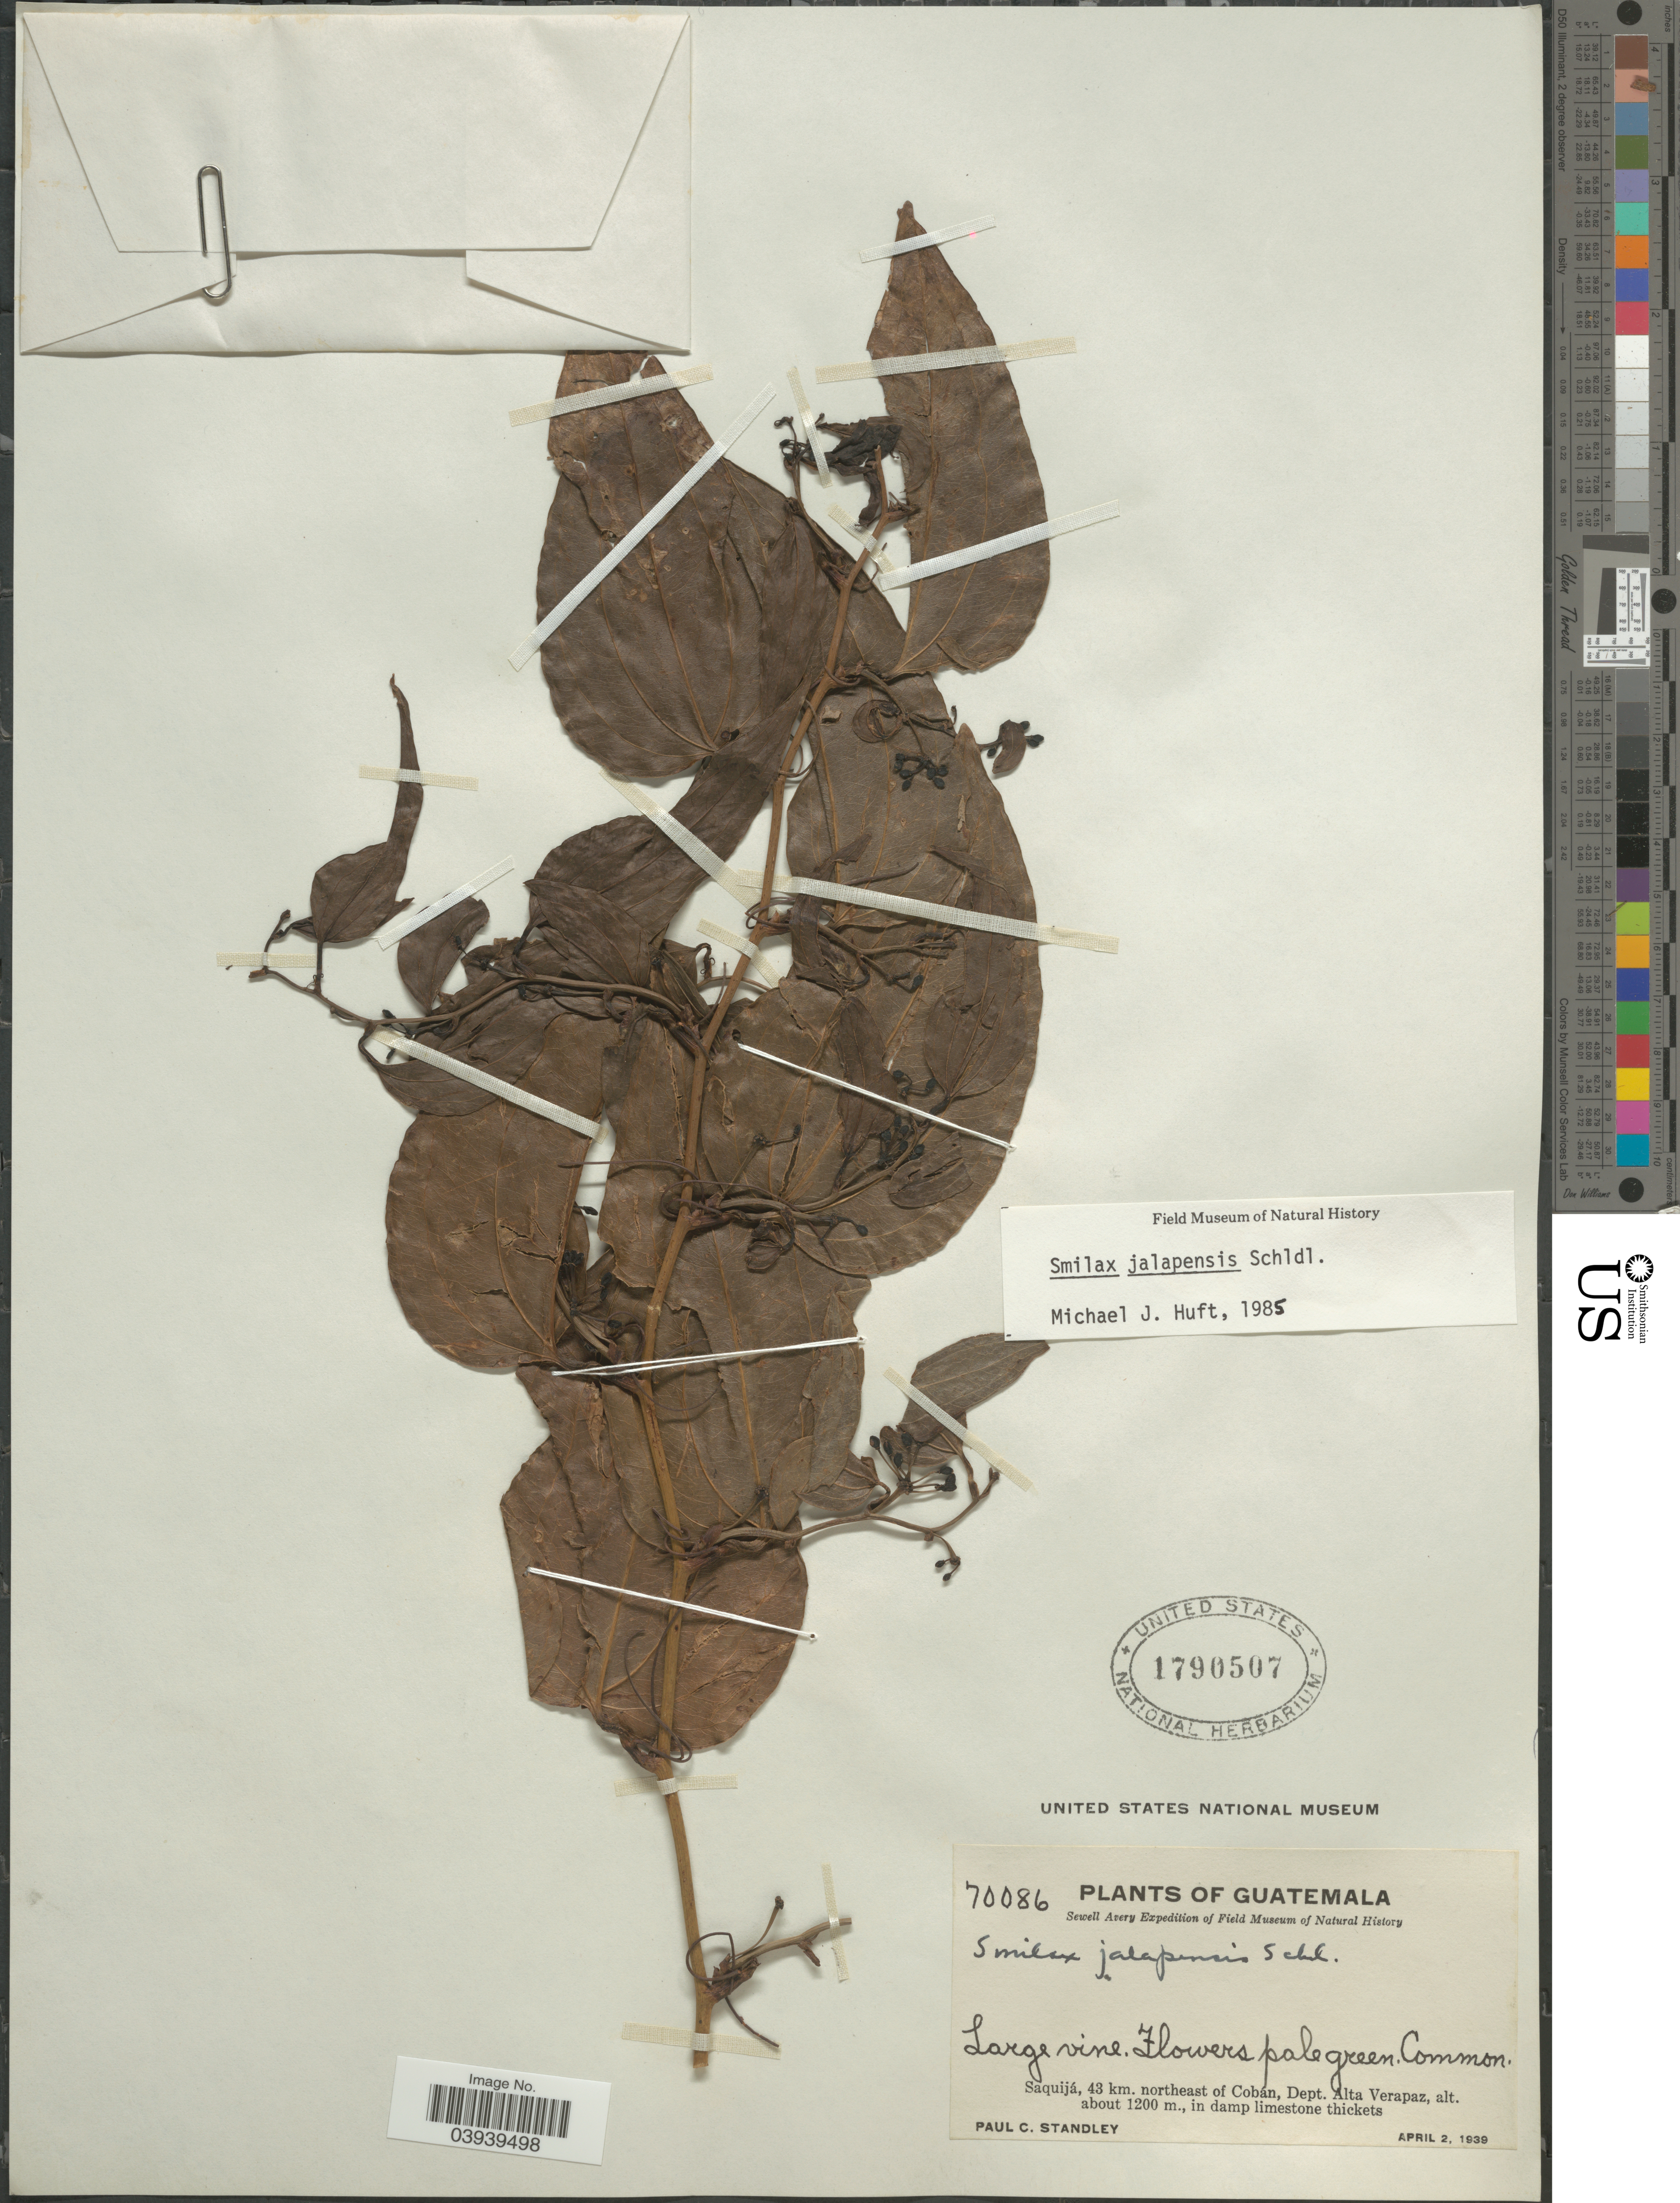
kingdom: Plantae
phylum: Tracheophyta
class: Liliopsida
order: Liliales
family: Smilacaceae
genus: Smilax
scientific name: Smilax jalapensis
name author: Schltdl.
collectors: P. C. Standley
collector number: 70086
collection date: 1939-04-02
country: Guatemala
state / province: Alta Verapaz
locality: Saquijá, 43 km. northeast of Cobán, Dept. Alta Verapaz.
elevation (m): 1200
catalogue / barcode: US 1790507